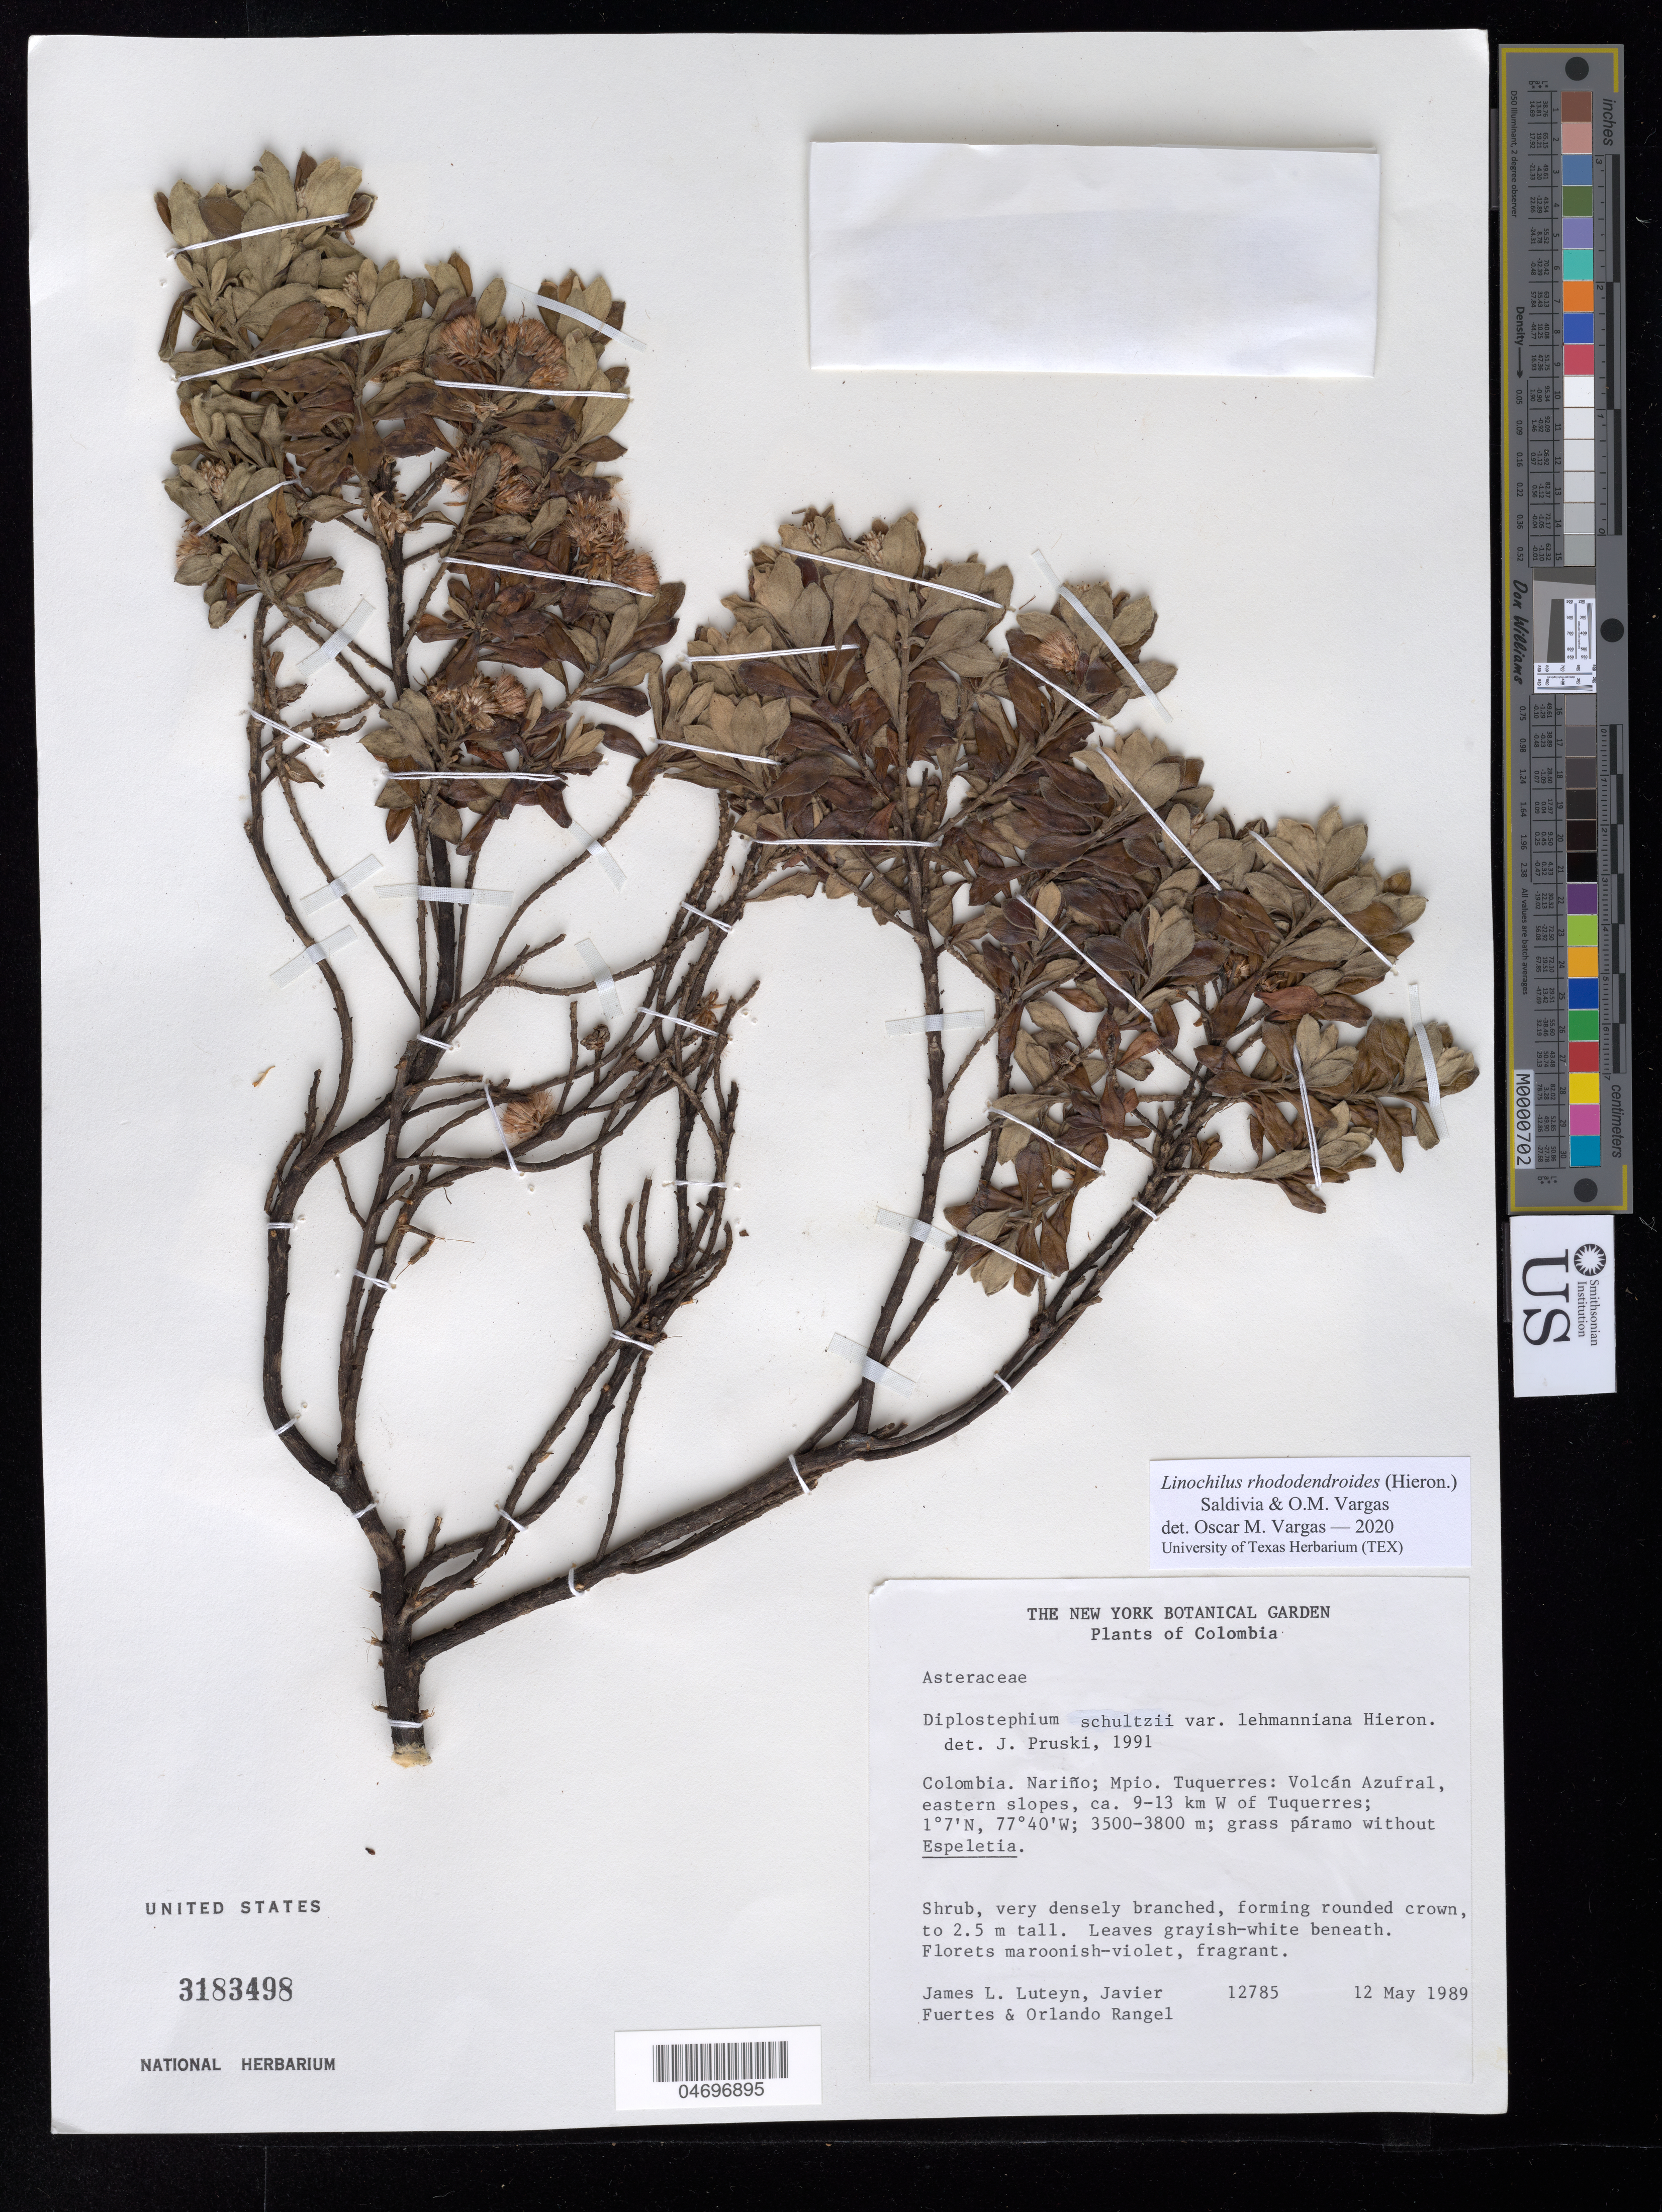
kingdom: Plantae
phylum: Tracheophyta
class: Magnoliopsida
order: Asterales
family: Asteraceae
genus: Linochilus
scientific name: Linochilus rhododendroides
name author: (Hieron.) Saldivia & O.M. Vargas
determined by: Vargas, Oscar M.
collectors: J. L. Luteyn, J. Fuertes & O. Rangel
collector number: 12785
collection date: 1989-05-12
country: Colombia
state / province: Nariño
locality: Mpio. Tuquerres: Volcán Azufral, eastern slopes, ca. 9-13 km W of Tuquerres.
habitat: Grass paramo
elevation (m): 3500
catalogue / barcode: US 3183498